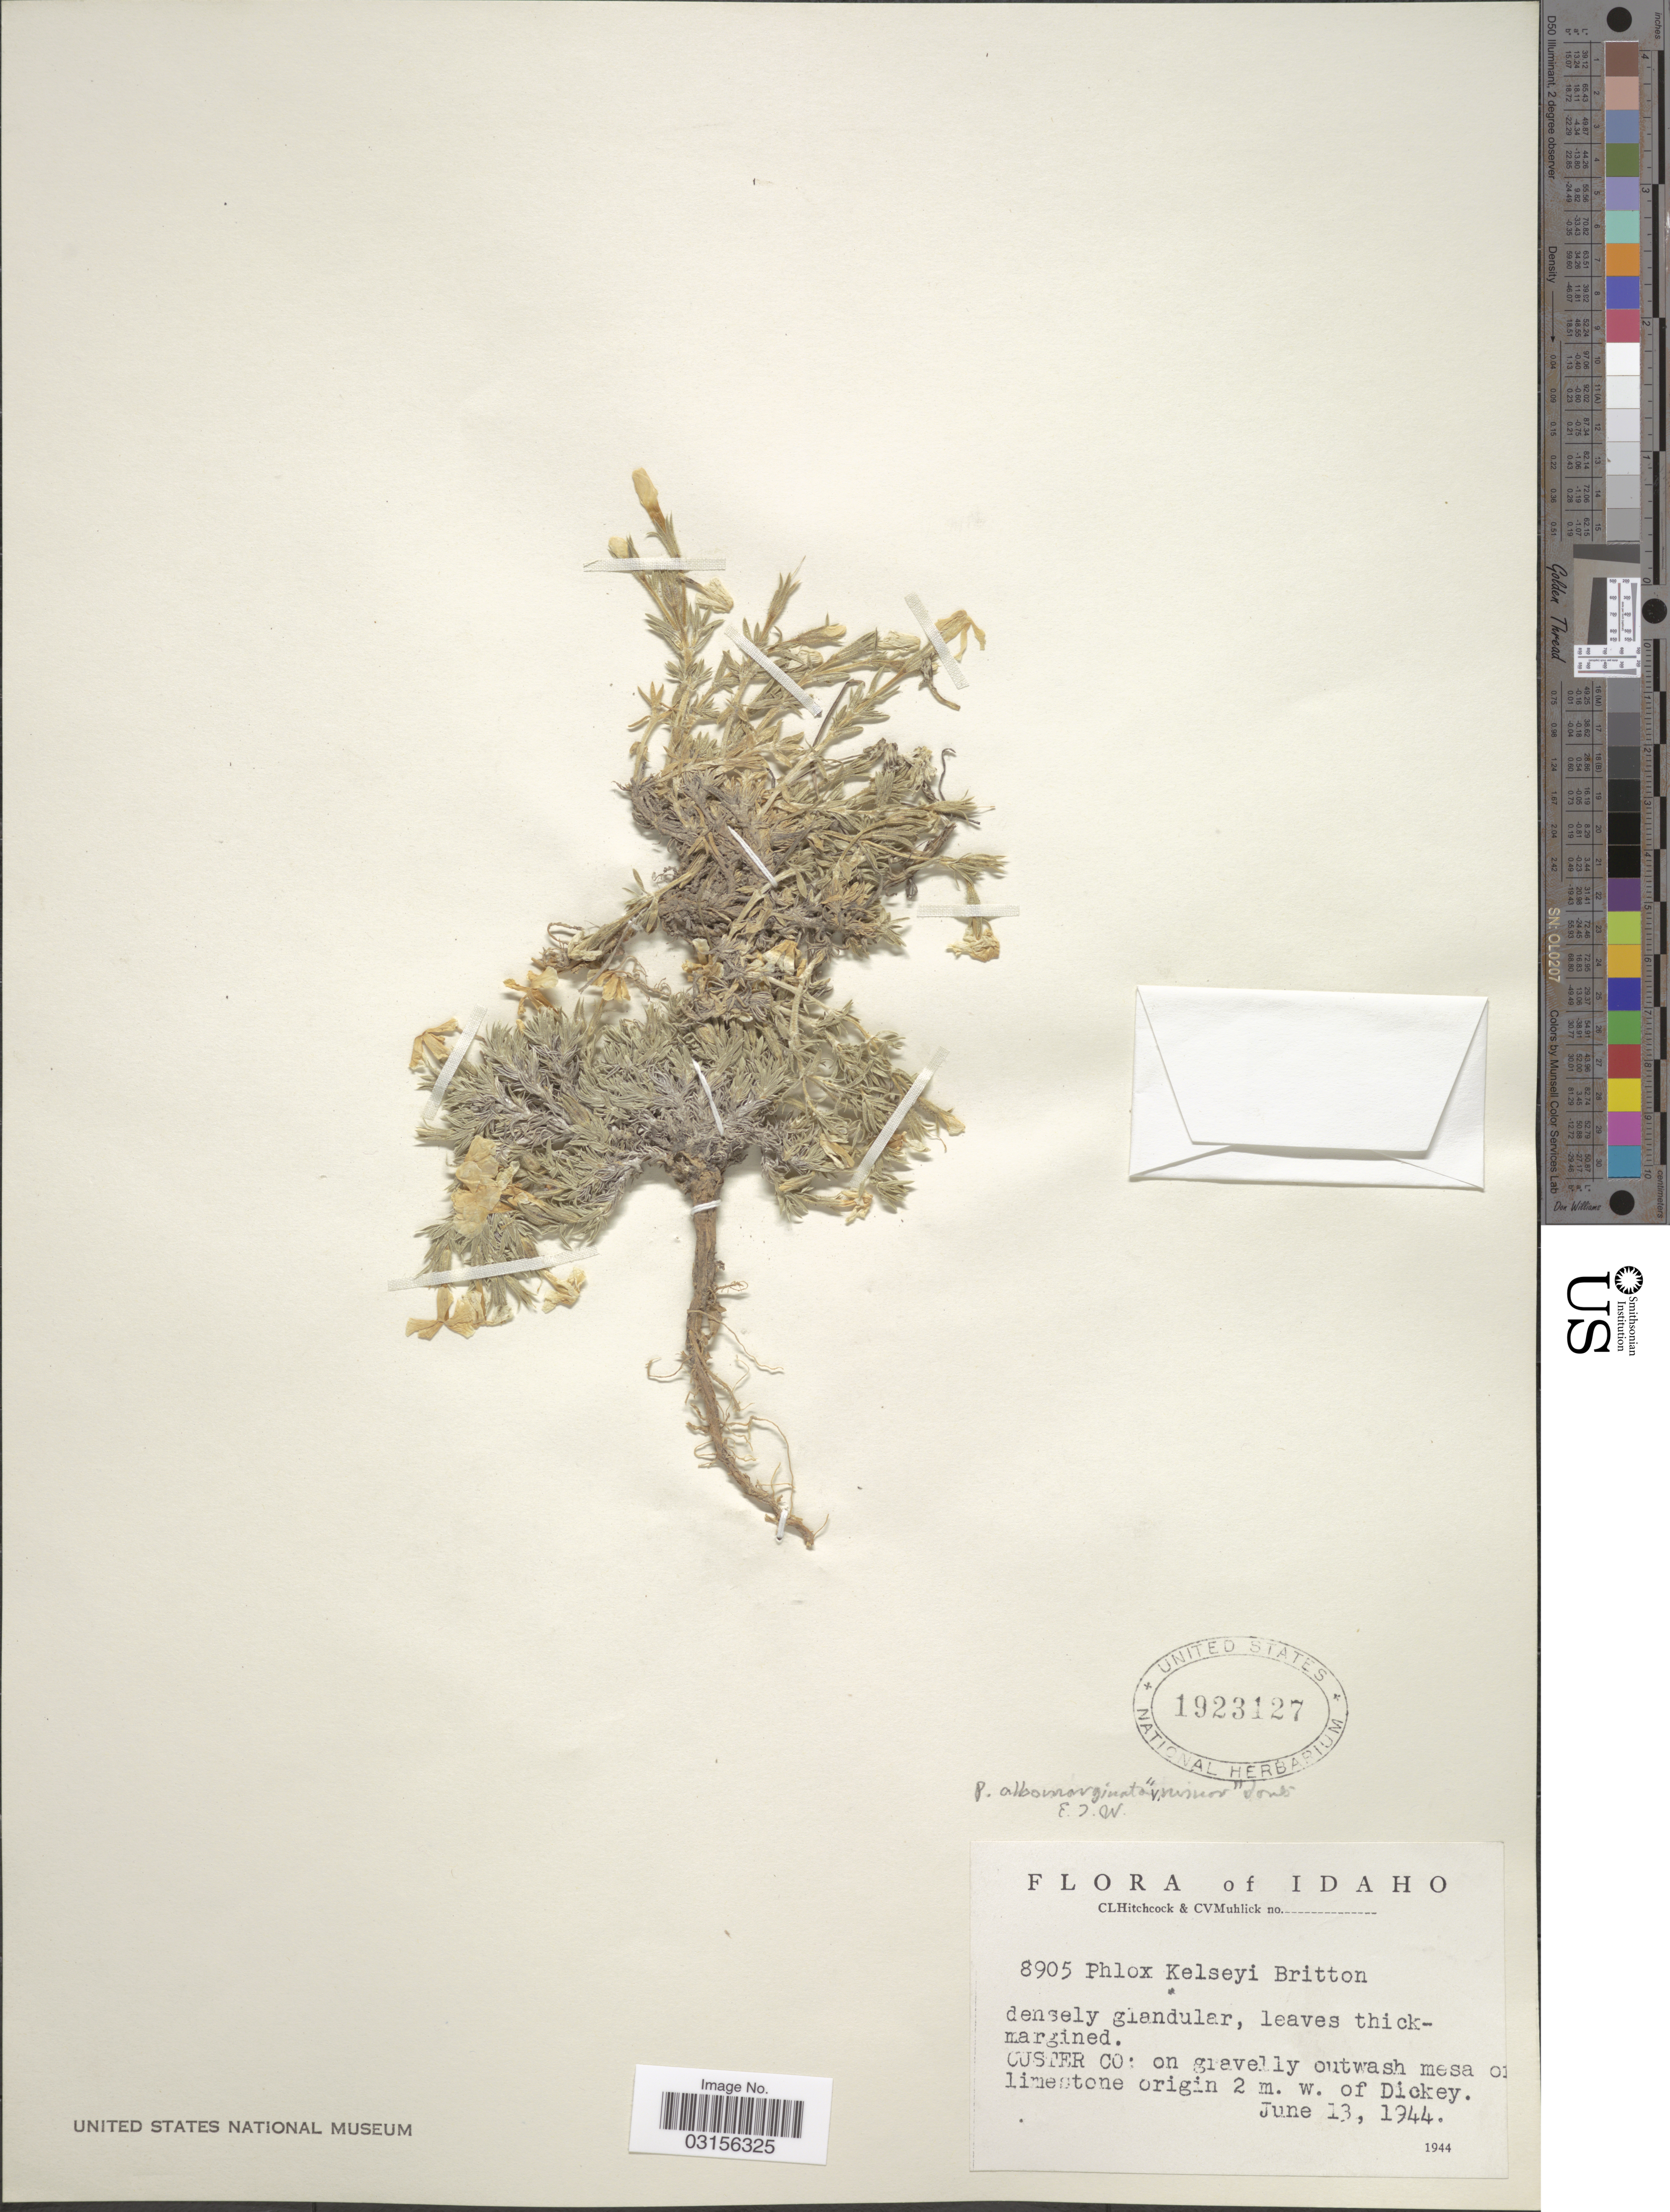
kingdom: Plantae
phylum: Tracheophyta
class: Magnoliopsida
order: Ericales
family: Polemoniaceae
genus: Phlox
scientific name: Phlox albomarginata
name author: M.E. Jones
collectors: C. L. Hitchcock & C. V. Muhlick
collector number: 8905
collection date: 1944-06-13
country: United States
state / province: Idaho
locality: Custer Co: 2 m. w. of Dickey.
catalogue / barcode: US 1923127